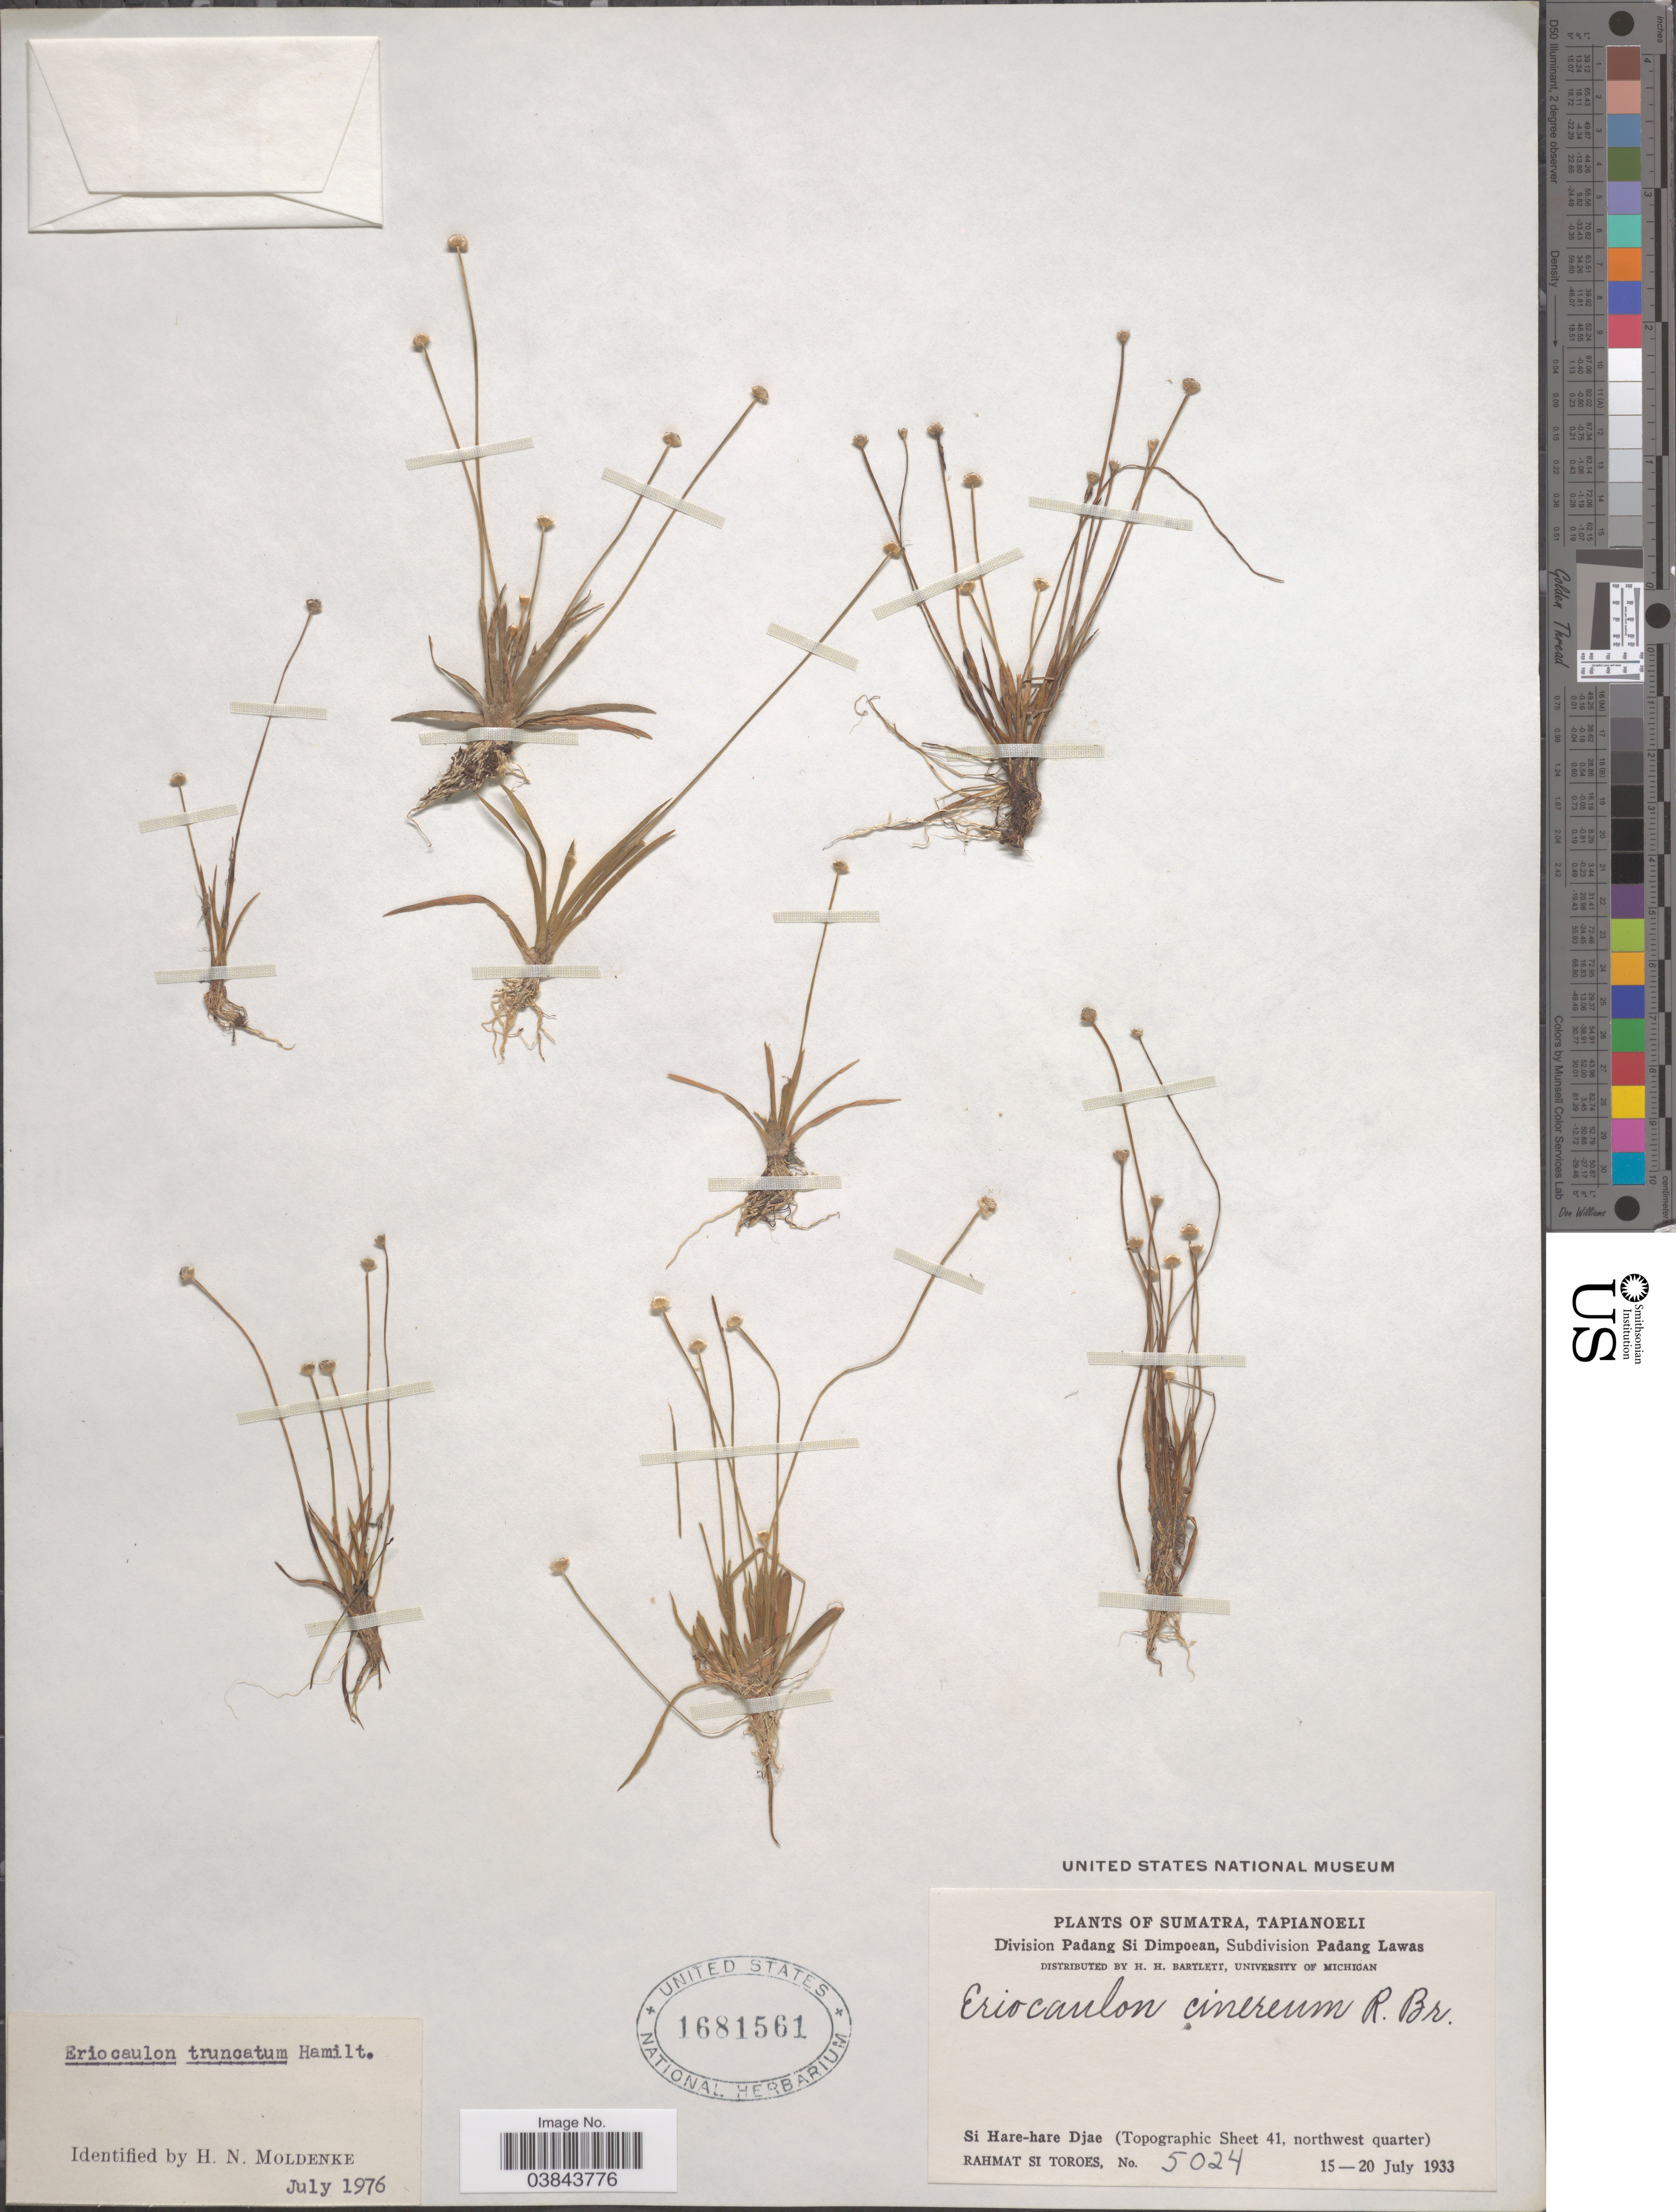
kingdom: Plantae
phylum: Tracheophyta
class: Liliopsida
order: Poales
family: Eriocaulaceae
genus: Eriocaulon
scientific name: Eriocaulon truncatum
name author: Buch.-Ham. ex Mart.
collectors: Rahmat Si Boeea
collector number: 5024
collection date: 1933-07-15/1933-07-20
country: Indonesia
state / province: Sumatra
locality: Tapianoeli. Division Padang Si Dimpoean, Subdivision Padang Lawas. Si Hare-hare Djae (Topographic Sheet 41, northwest quarter).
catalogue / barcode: US 1681561